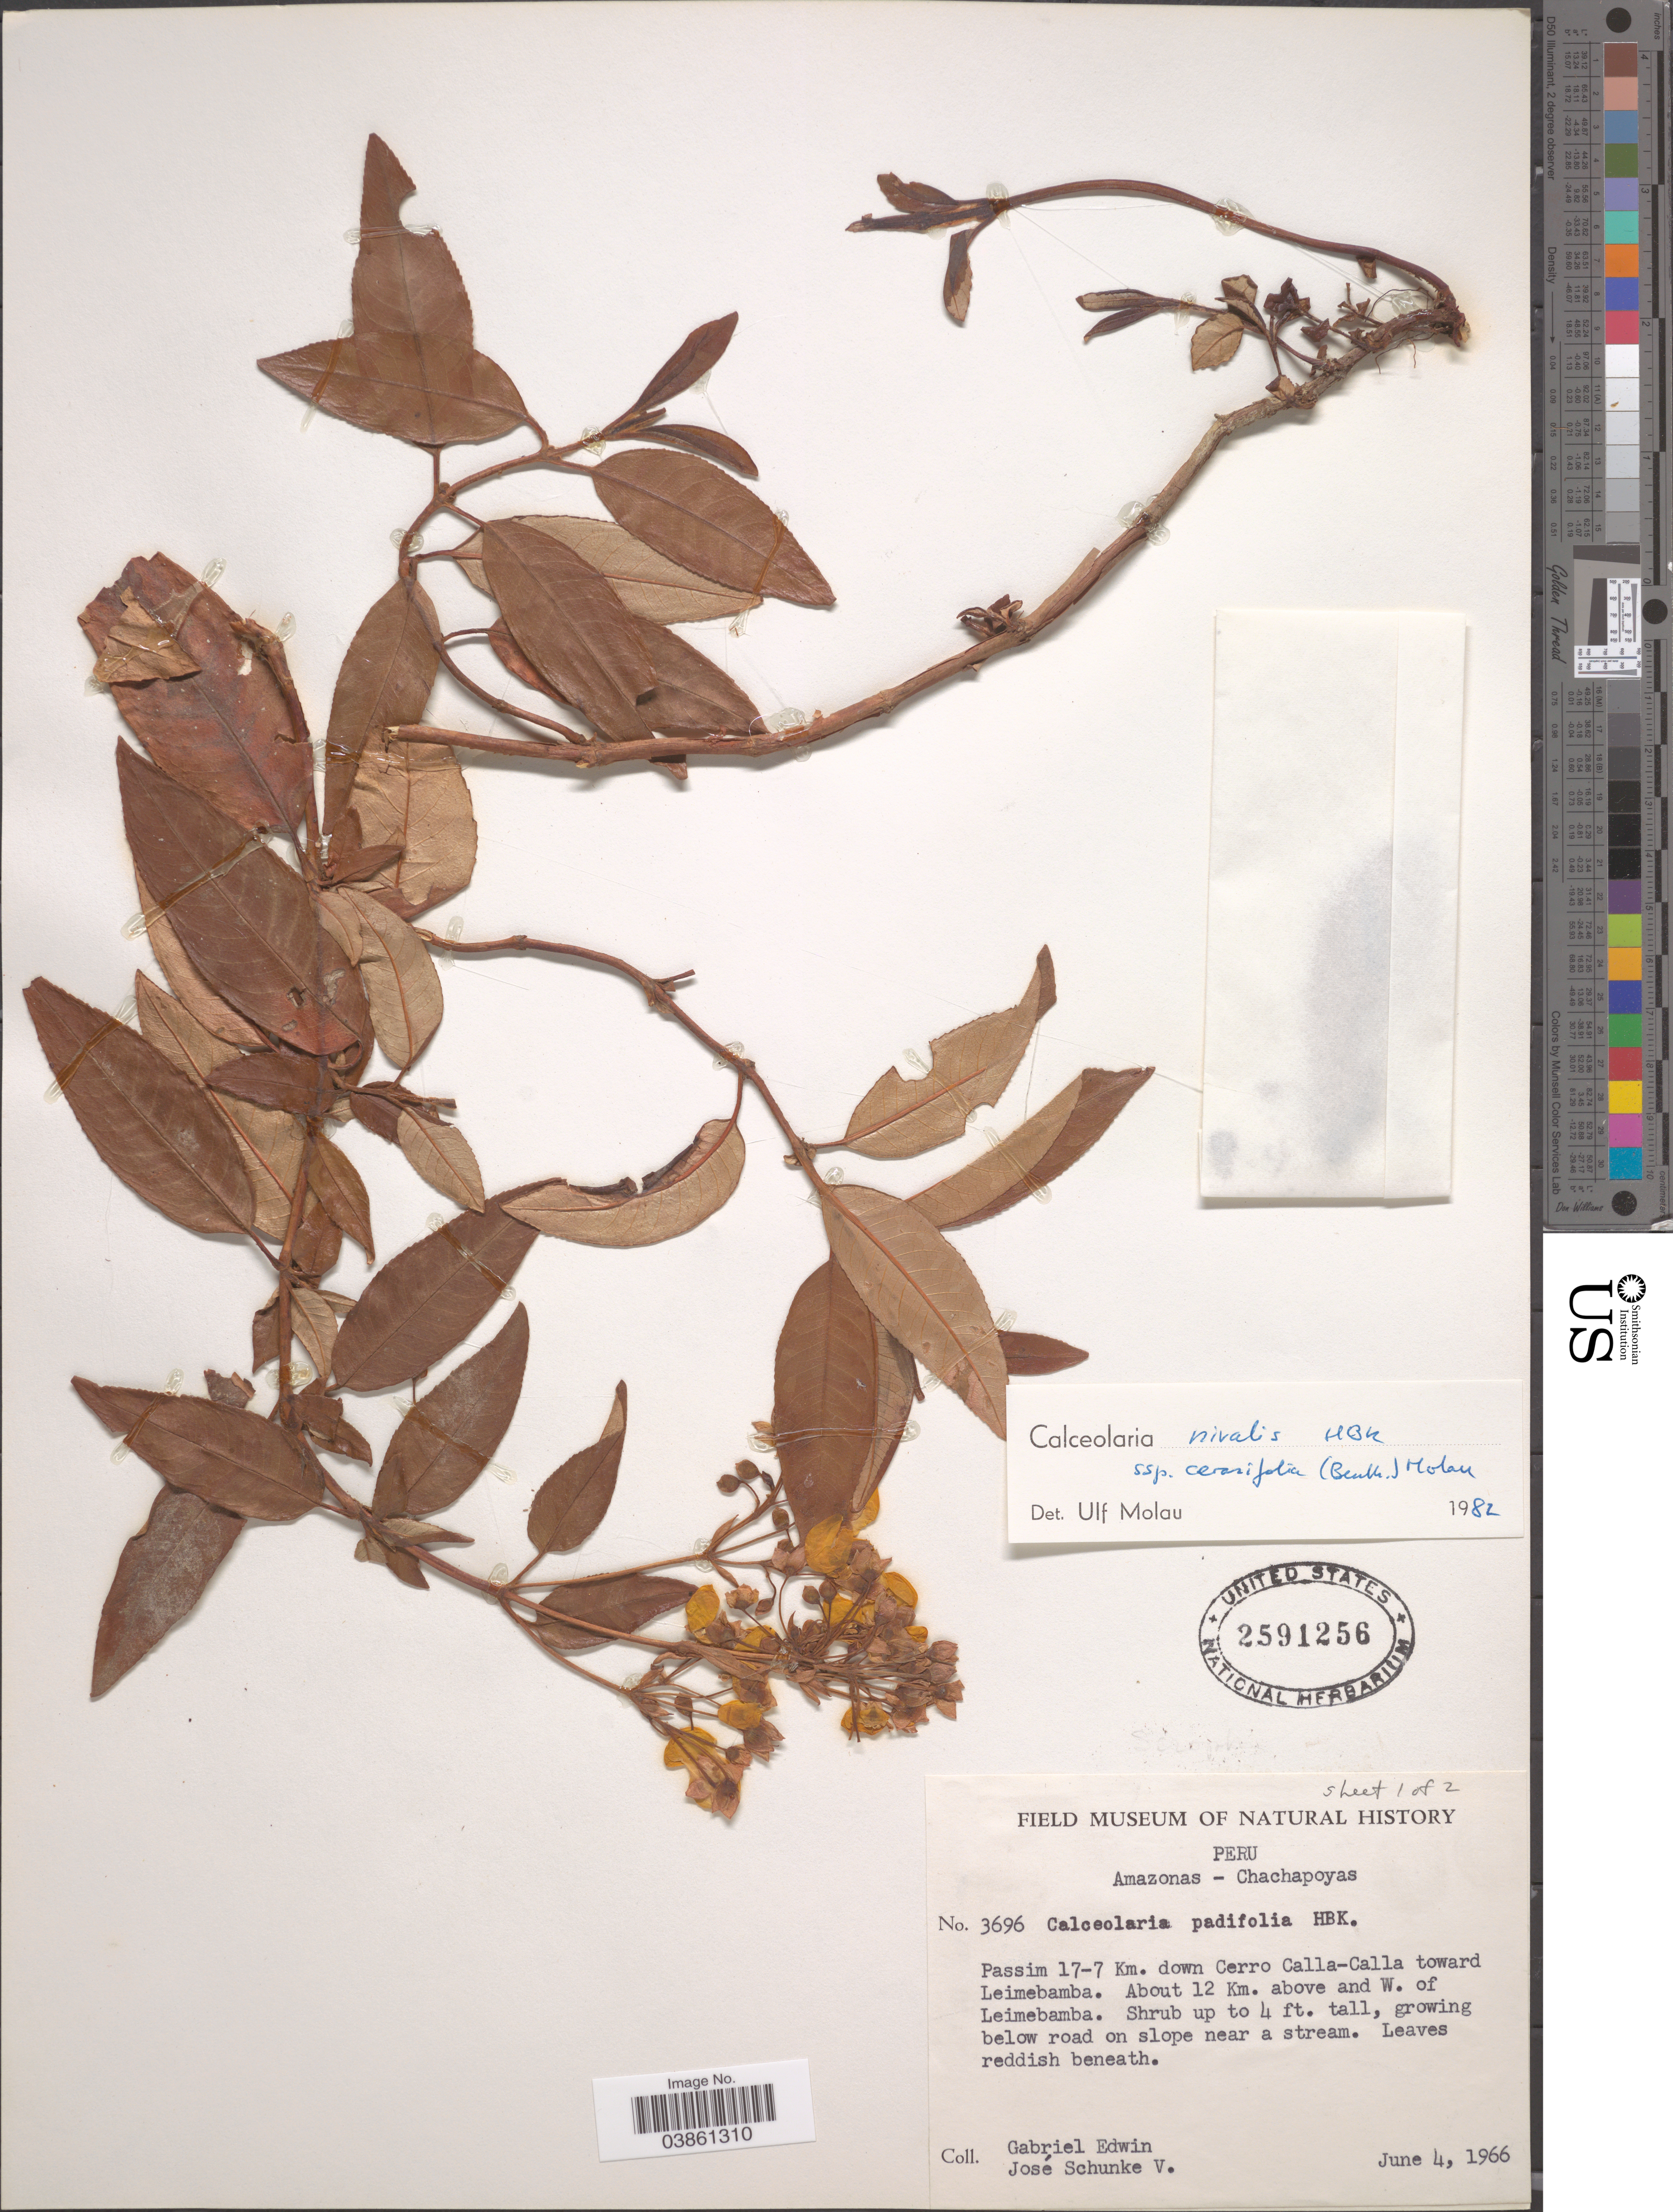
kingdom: Plantae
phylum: Tracheophyta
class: Magnoliopsida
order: Lamiales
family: Calceolariaceae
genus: Calceolaria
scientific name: Calceolaria nivalis subsp. cerasifolia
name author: (Benth.) Molau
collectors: G. Edwin & J. Schunke Vigo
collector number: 3696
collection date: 1966-06-04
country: Peru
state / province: Amazonas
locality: Chachapoyas. Passim 17-7 Km. down Cerro Calla-Calla toward Leimebamba. about 12 Km. above and W. of Leimebamba.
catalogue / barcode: US 2591256